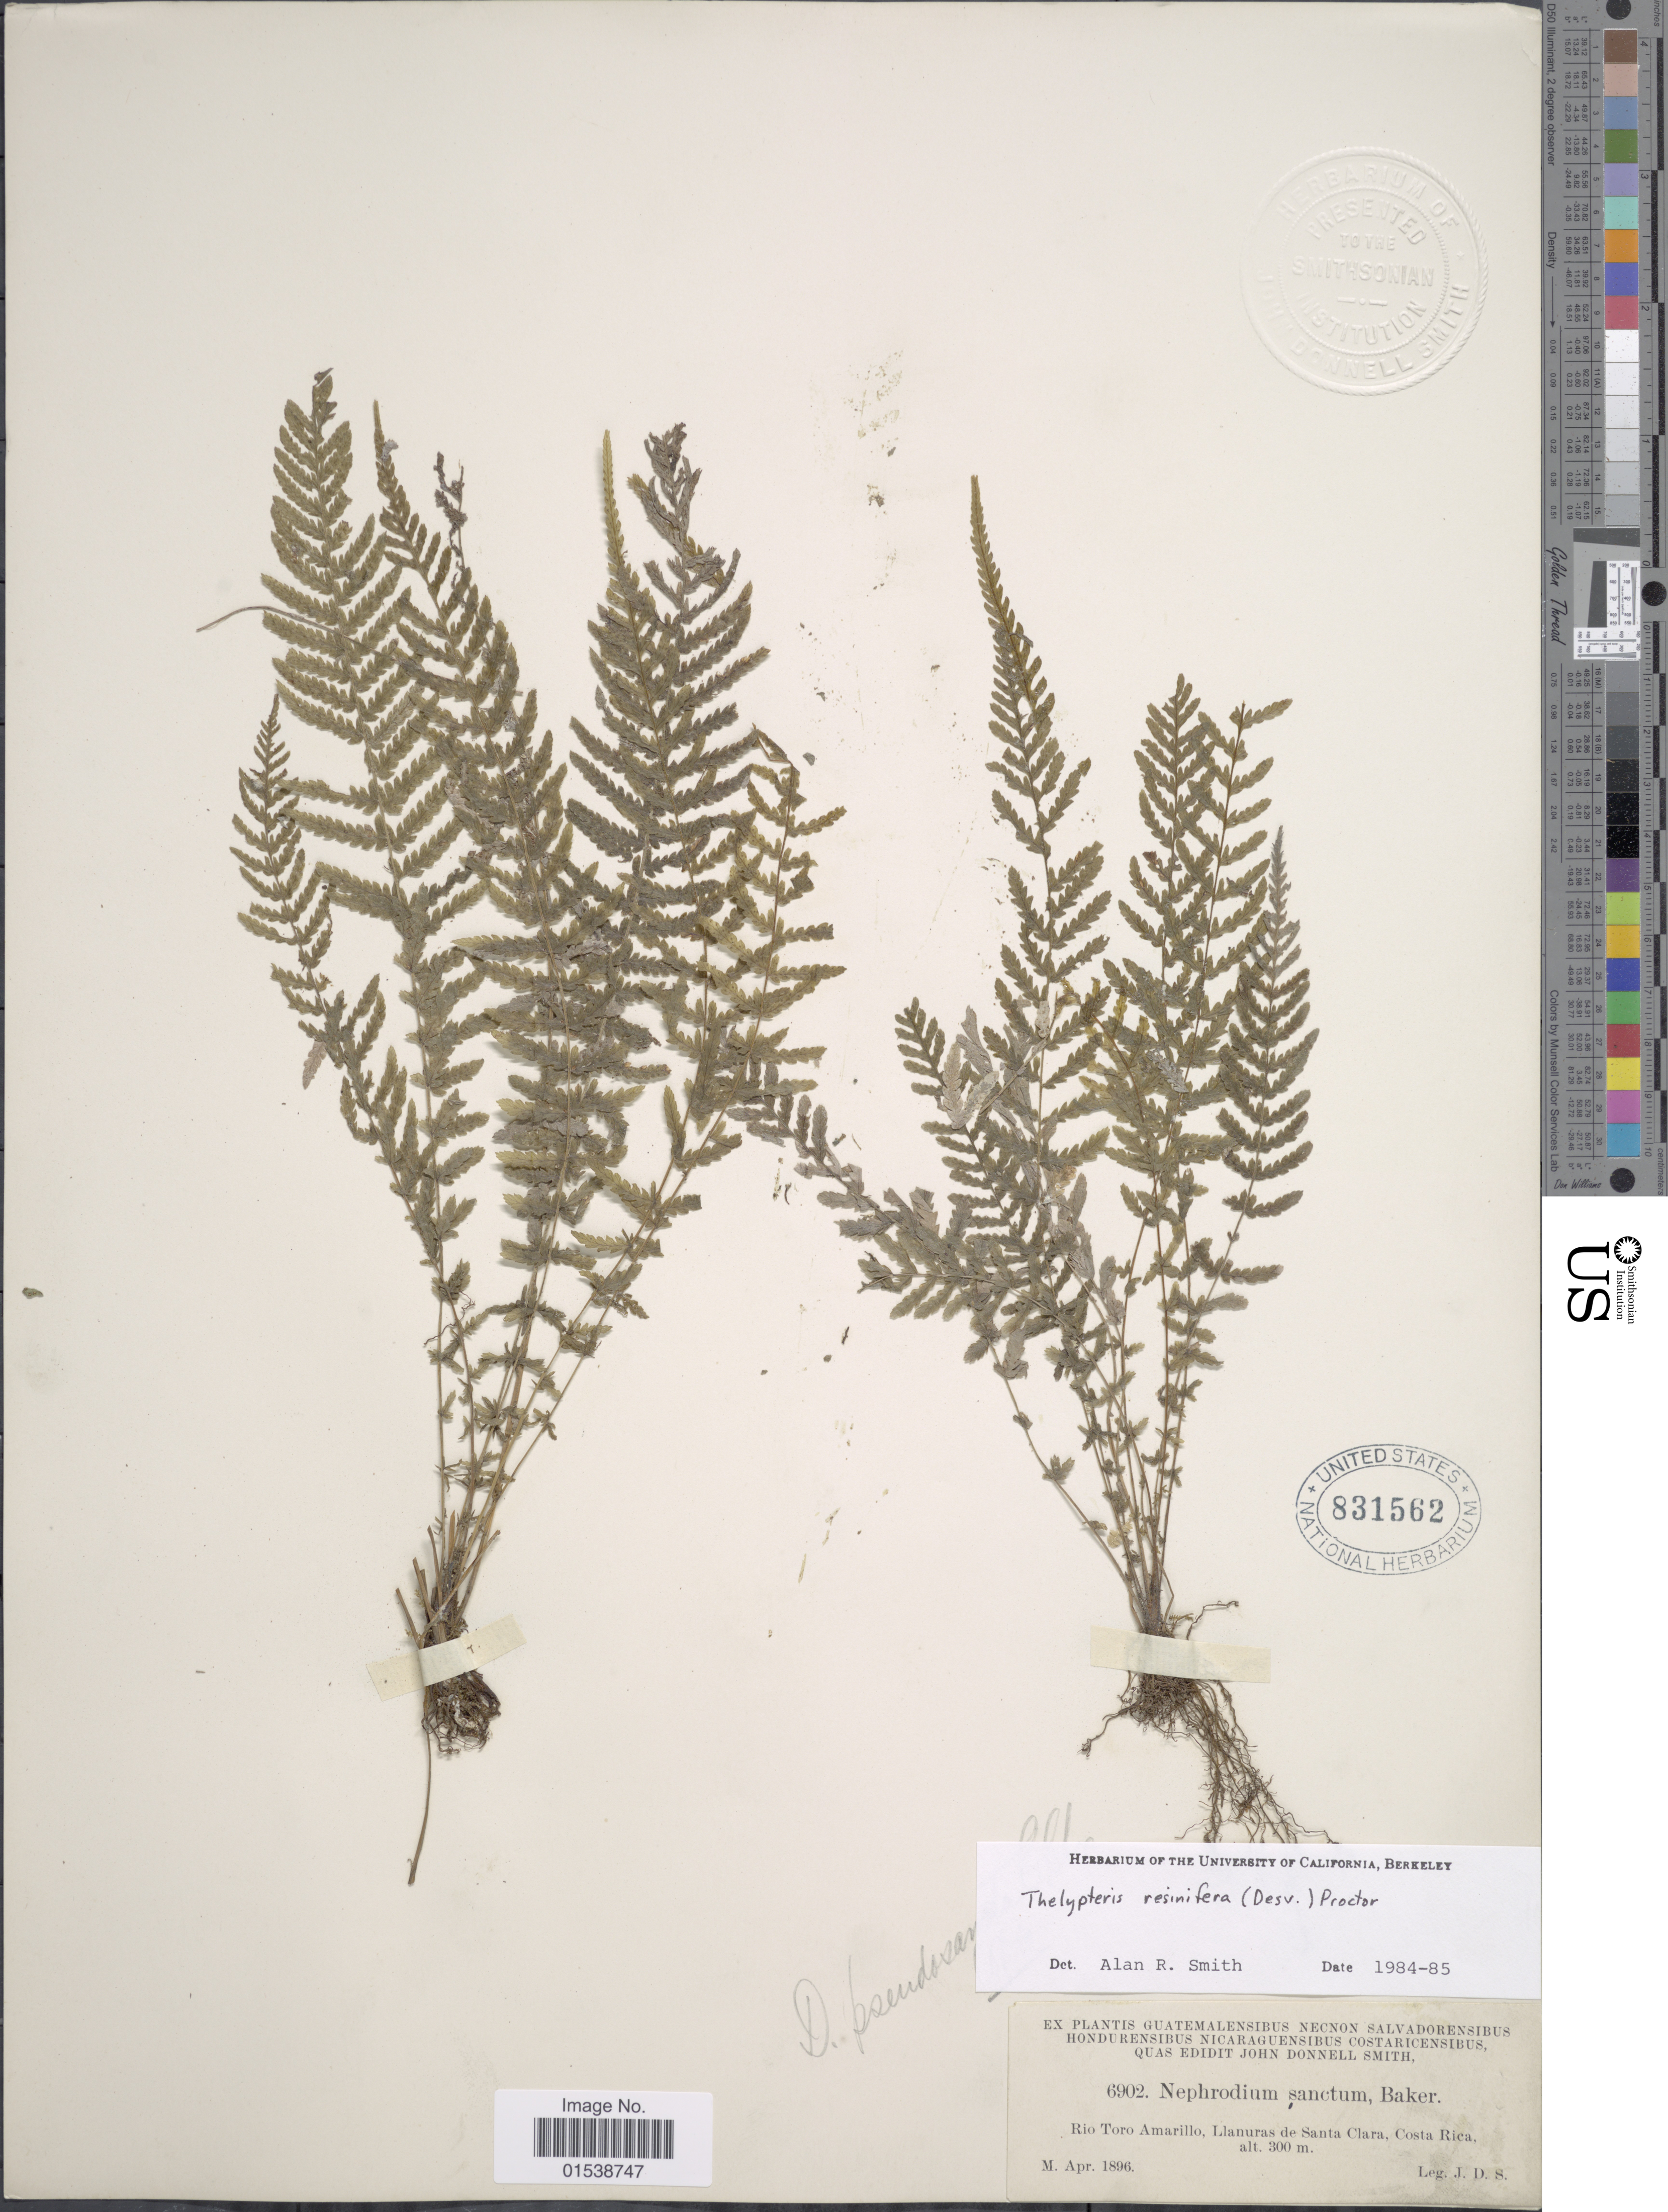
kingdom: Plantae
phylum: Tracheophyta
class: Polypodiopsida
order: Polypodiales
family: Thelypteridaceae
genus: Amauropelta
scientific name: Amauropelta resinifera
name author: (Desv.) Pic. Serm.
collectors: J. Donnell Smith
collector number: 6902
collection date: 1896-04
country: Costa Rica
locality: Rio Toro Amarillo, Llanuras de Santa Clara, Costa Rica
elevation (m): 300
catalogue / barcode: US 831562